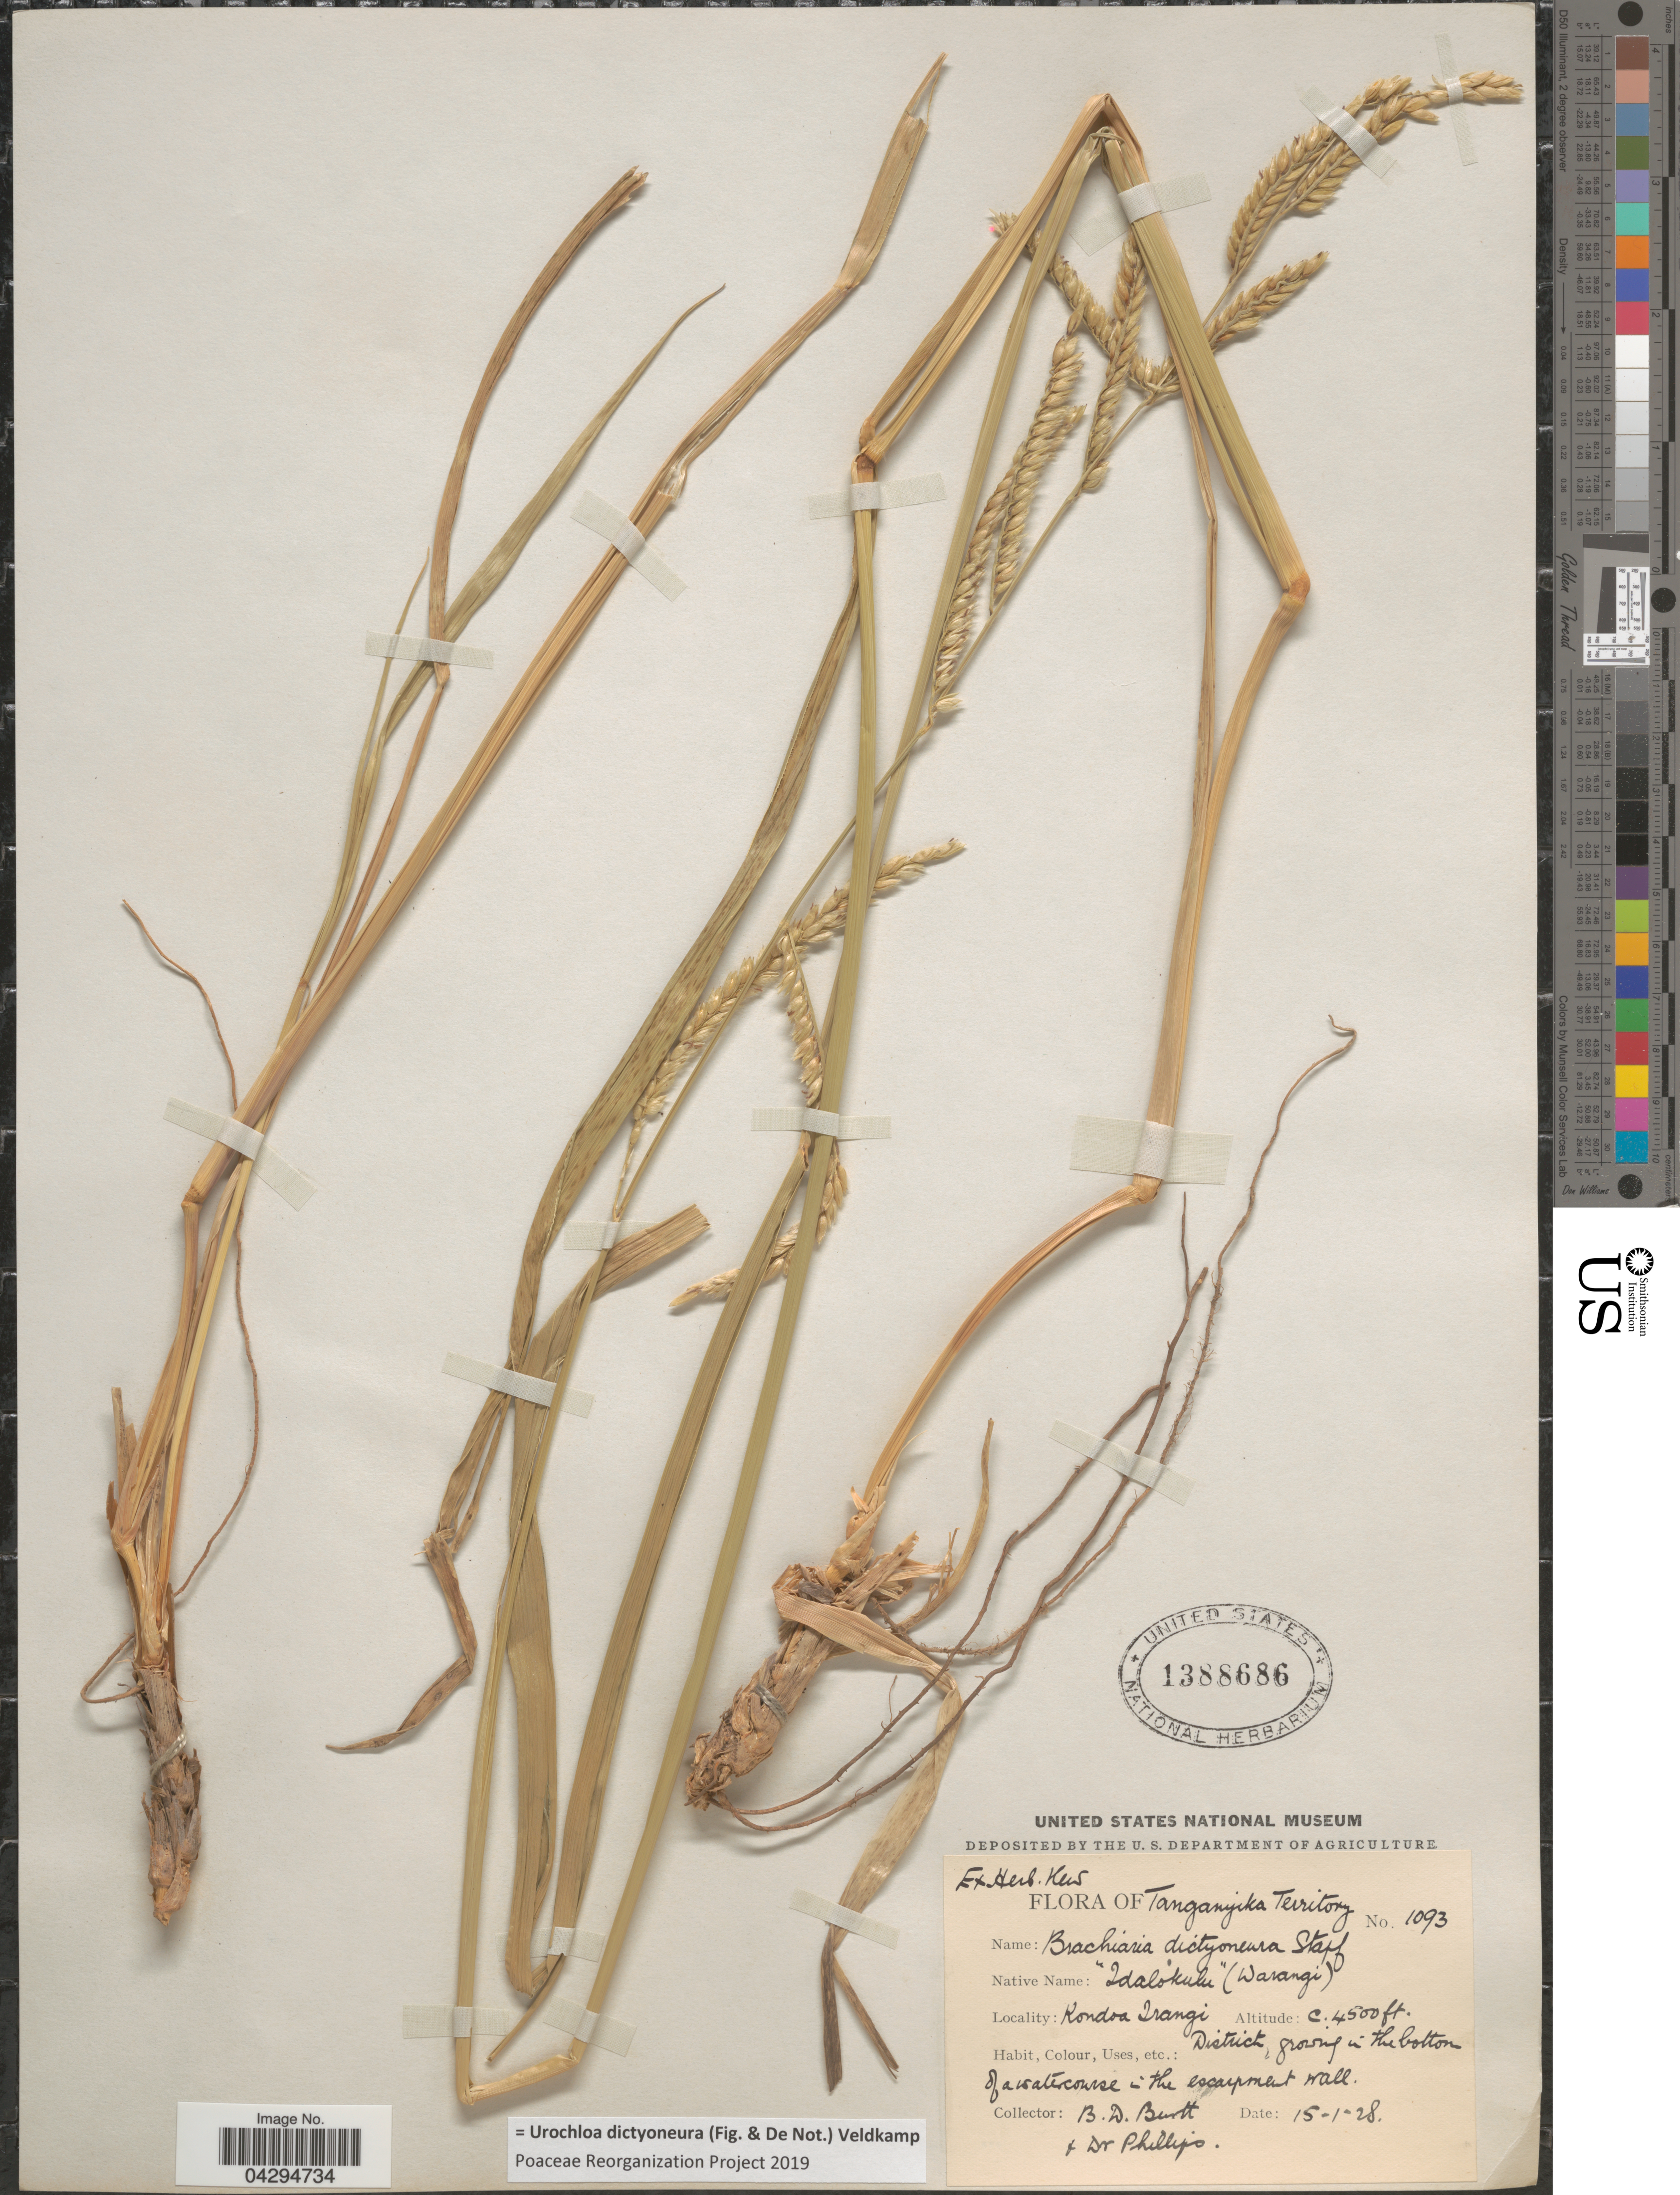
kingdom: Plantae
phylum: Tracheophyta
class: Liliopsida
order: Poales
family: Poaceae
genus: Urochloa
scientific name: Urochloa dictyoneura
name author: (Fig. & De Not.) Veldkamp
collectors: B. D. Burtt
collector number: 1093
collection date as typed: Transcribed d/m/y: 15/1/28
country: Tanzania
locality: Tanganyika Territory. Kondoa Irangi. District, growing in the bottom of a watercourse in the escarpment wall.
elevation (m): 1372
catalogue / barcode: US 1388686